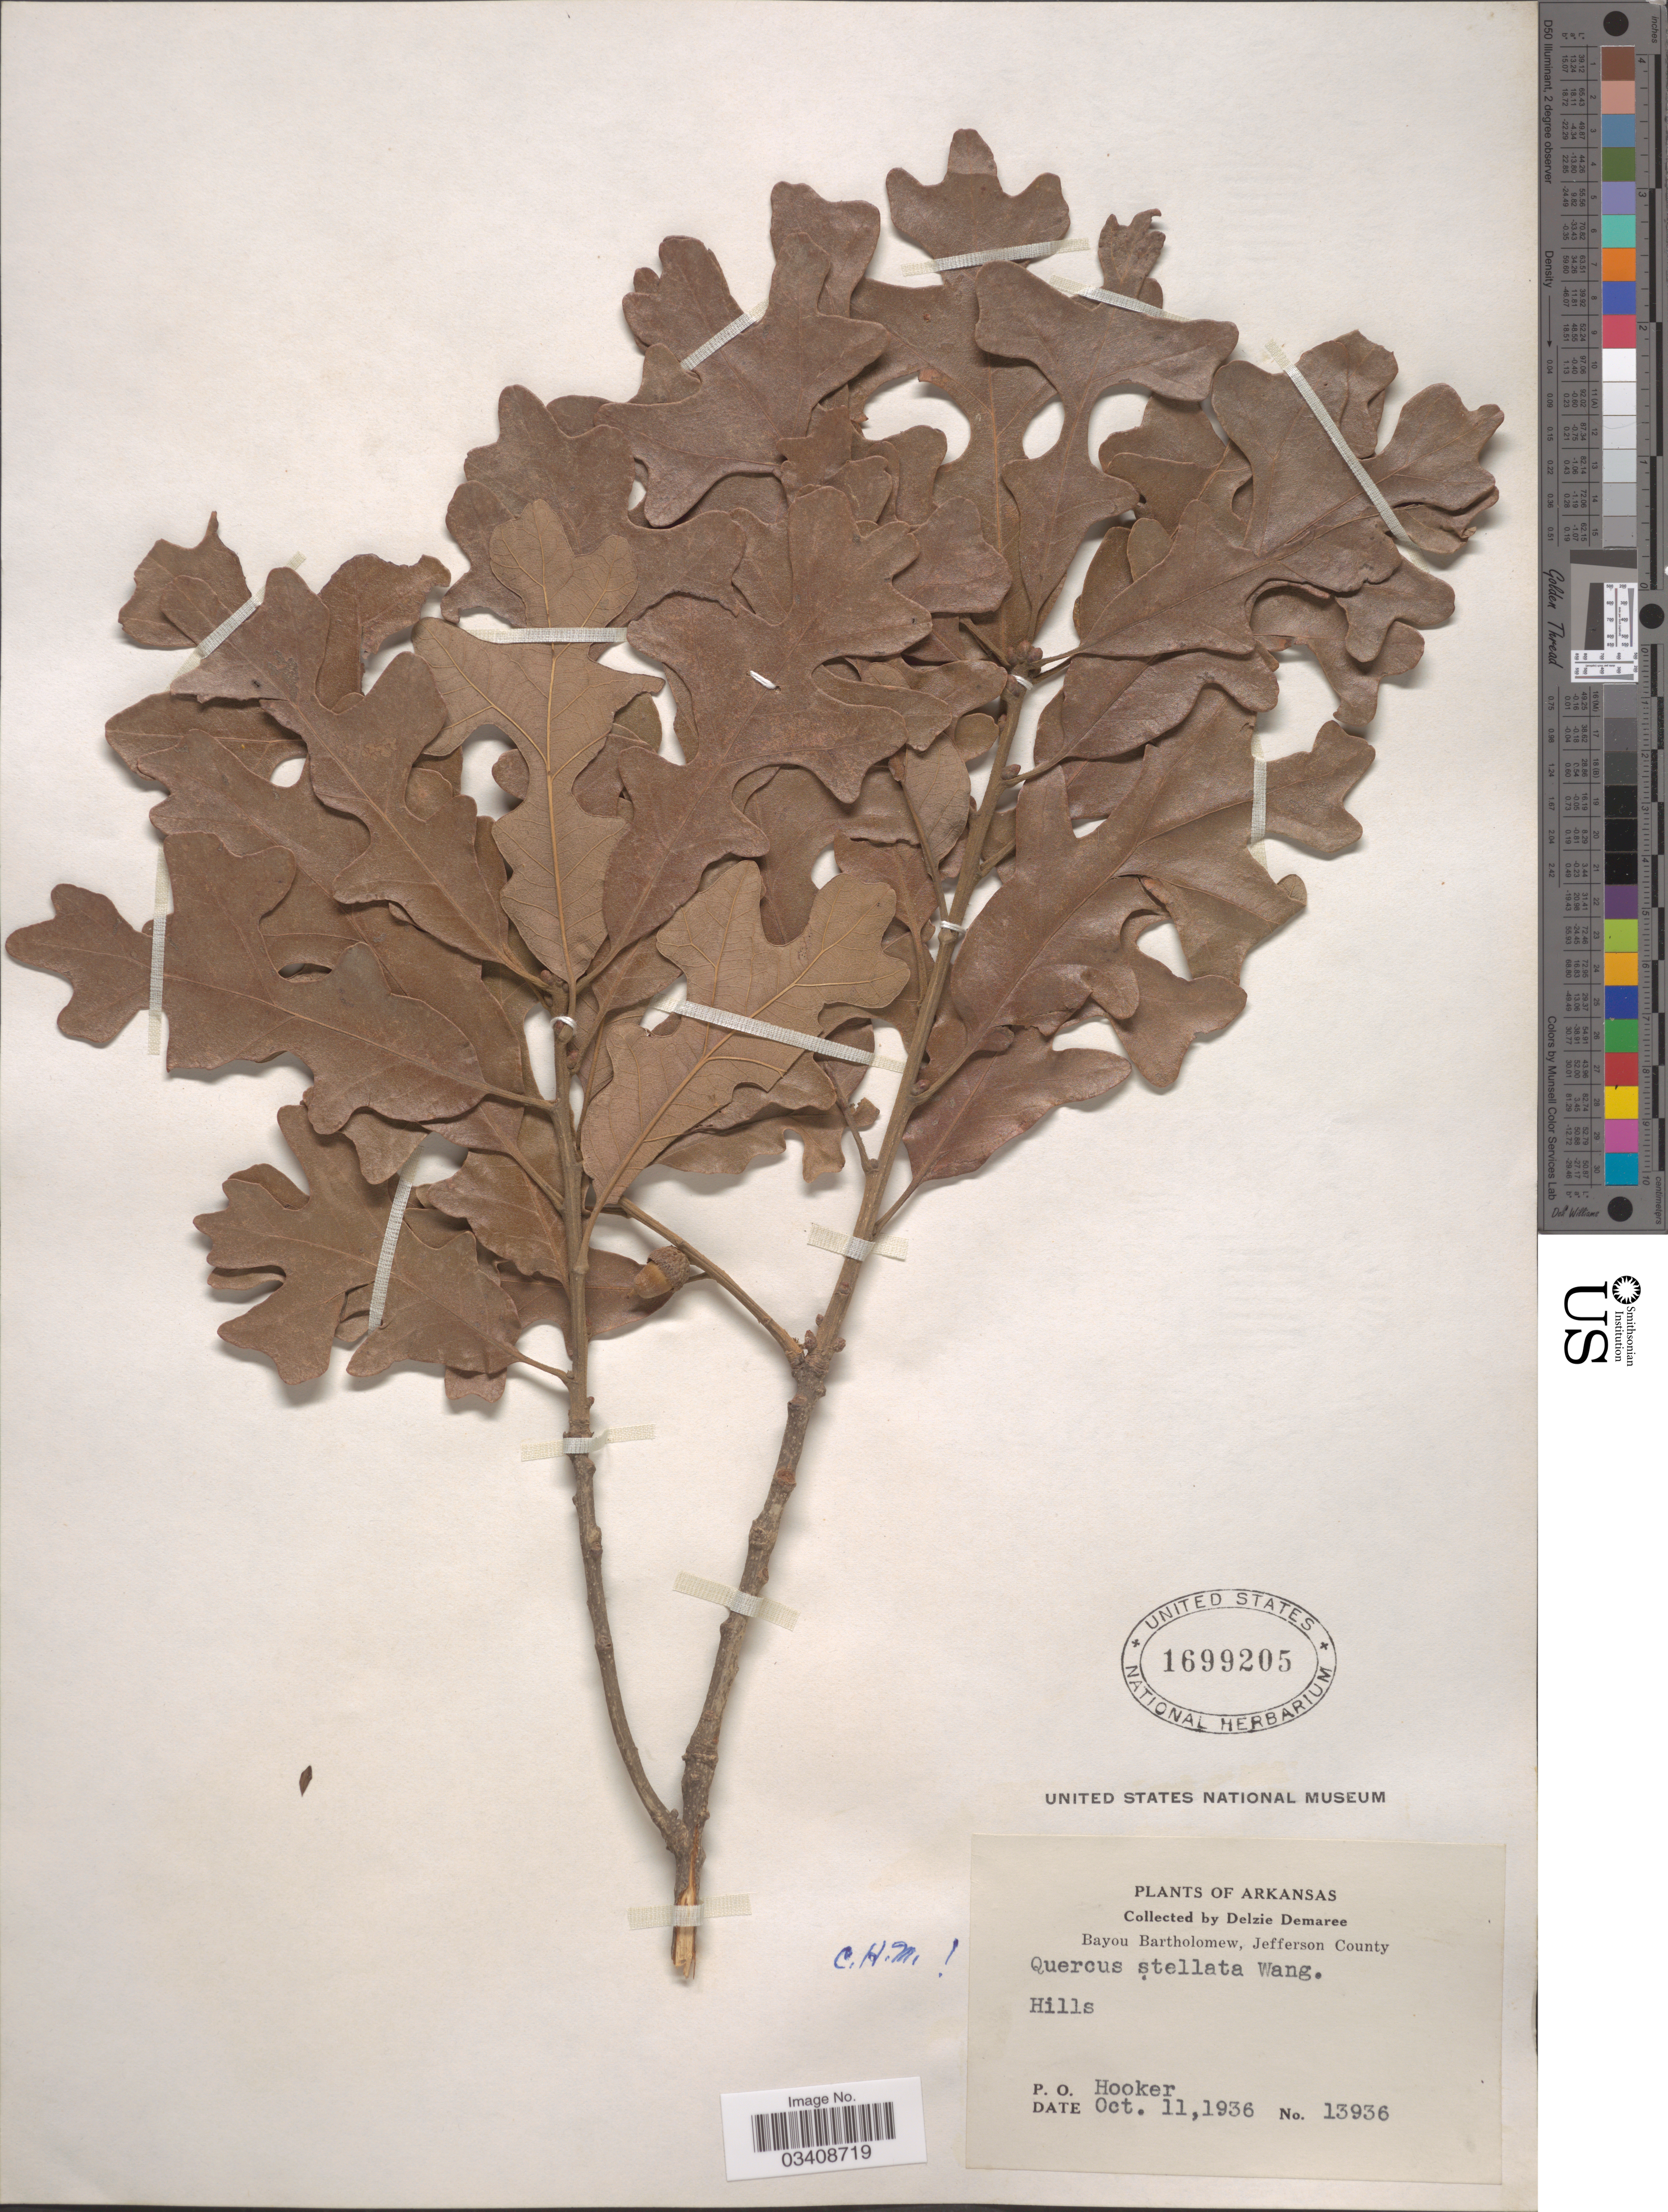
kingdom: Plantae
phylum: Tracheophyta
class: Magnoliopsida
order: Fagales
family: Fagaceae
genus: Quercus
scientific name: Quercus stellata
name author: Wangenh.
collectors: D. Demaree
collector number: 13936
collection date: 1936-10-11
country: United States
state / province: Arkansas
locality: Bayou Bartholomew, Jefferson County. P. O. Hooker.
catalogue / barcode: US 1699205